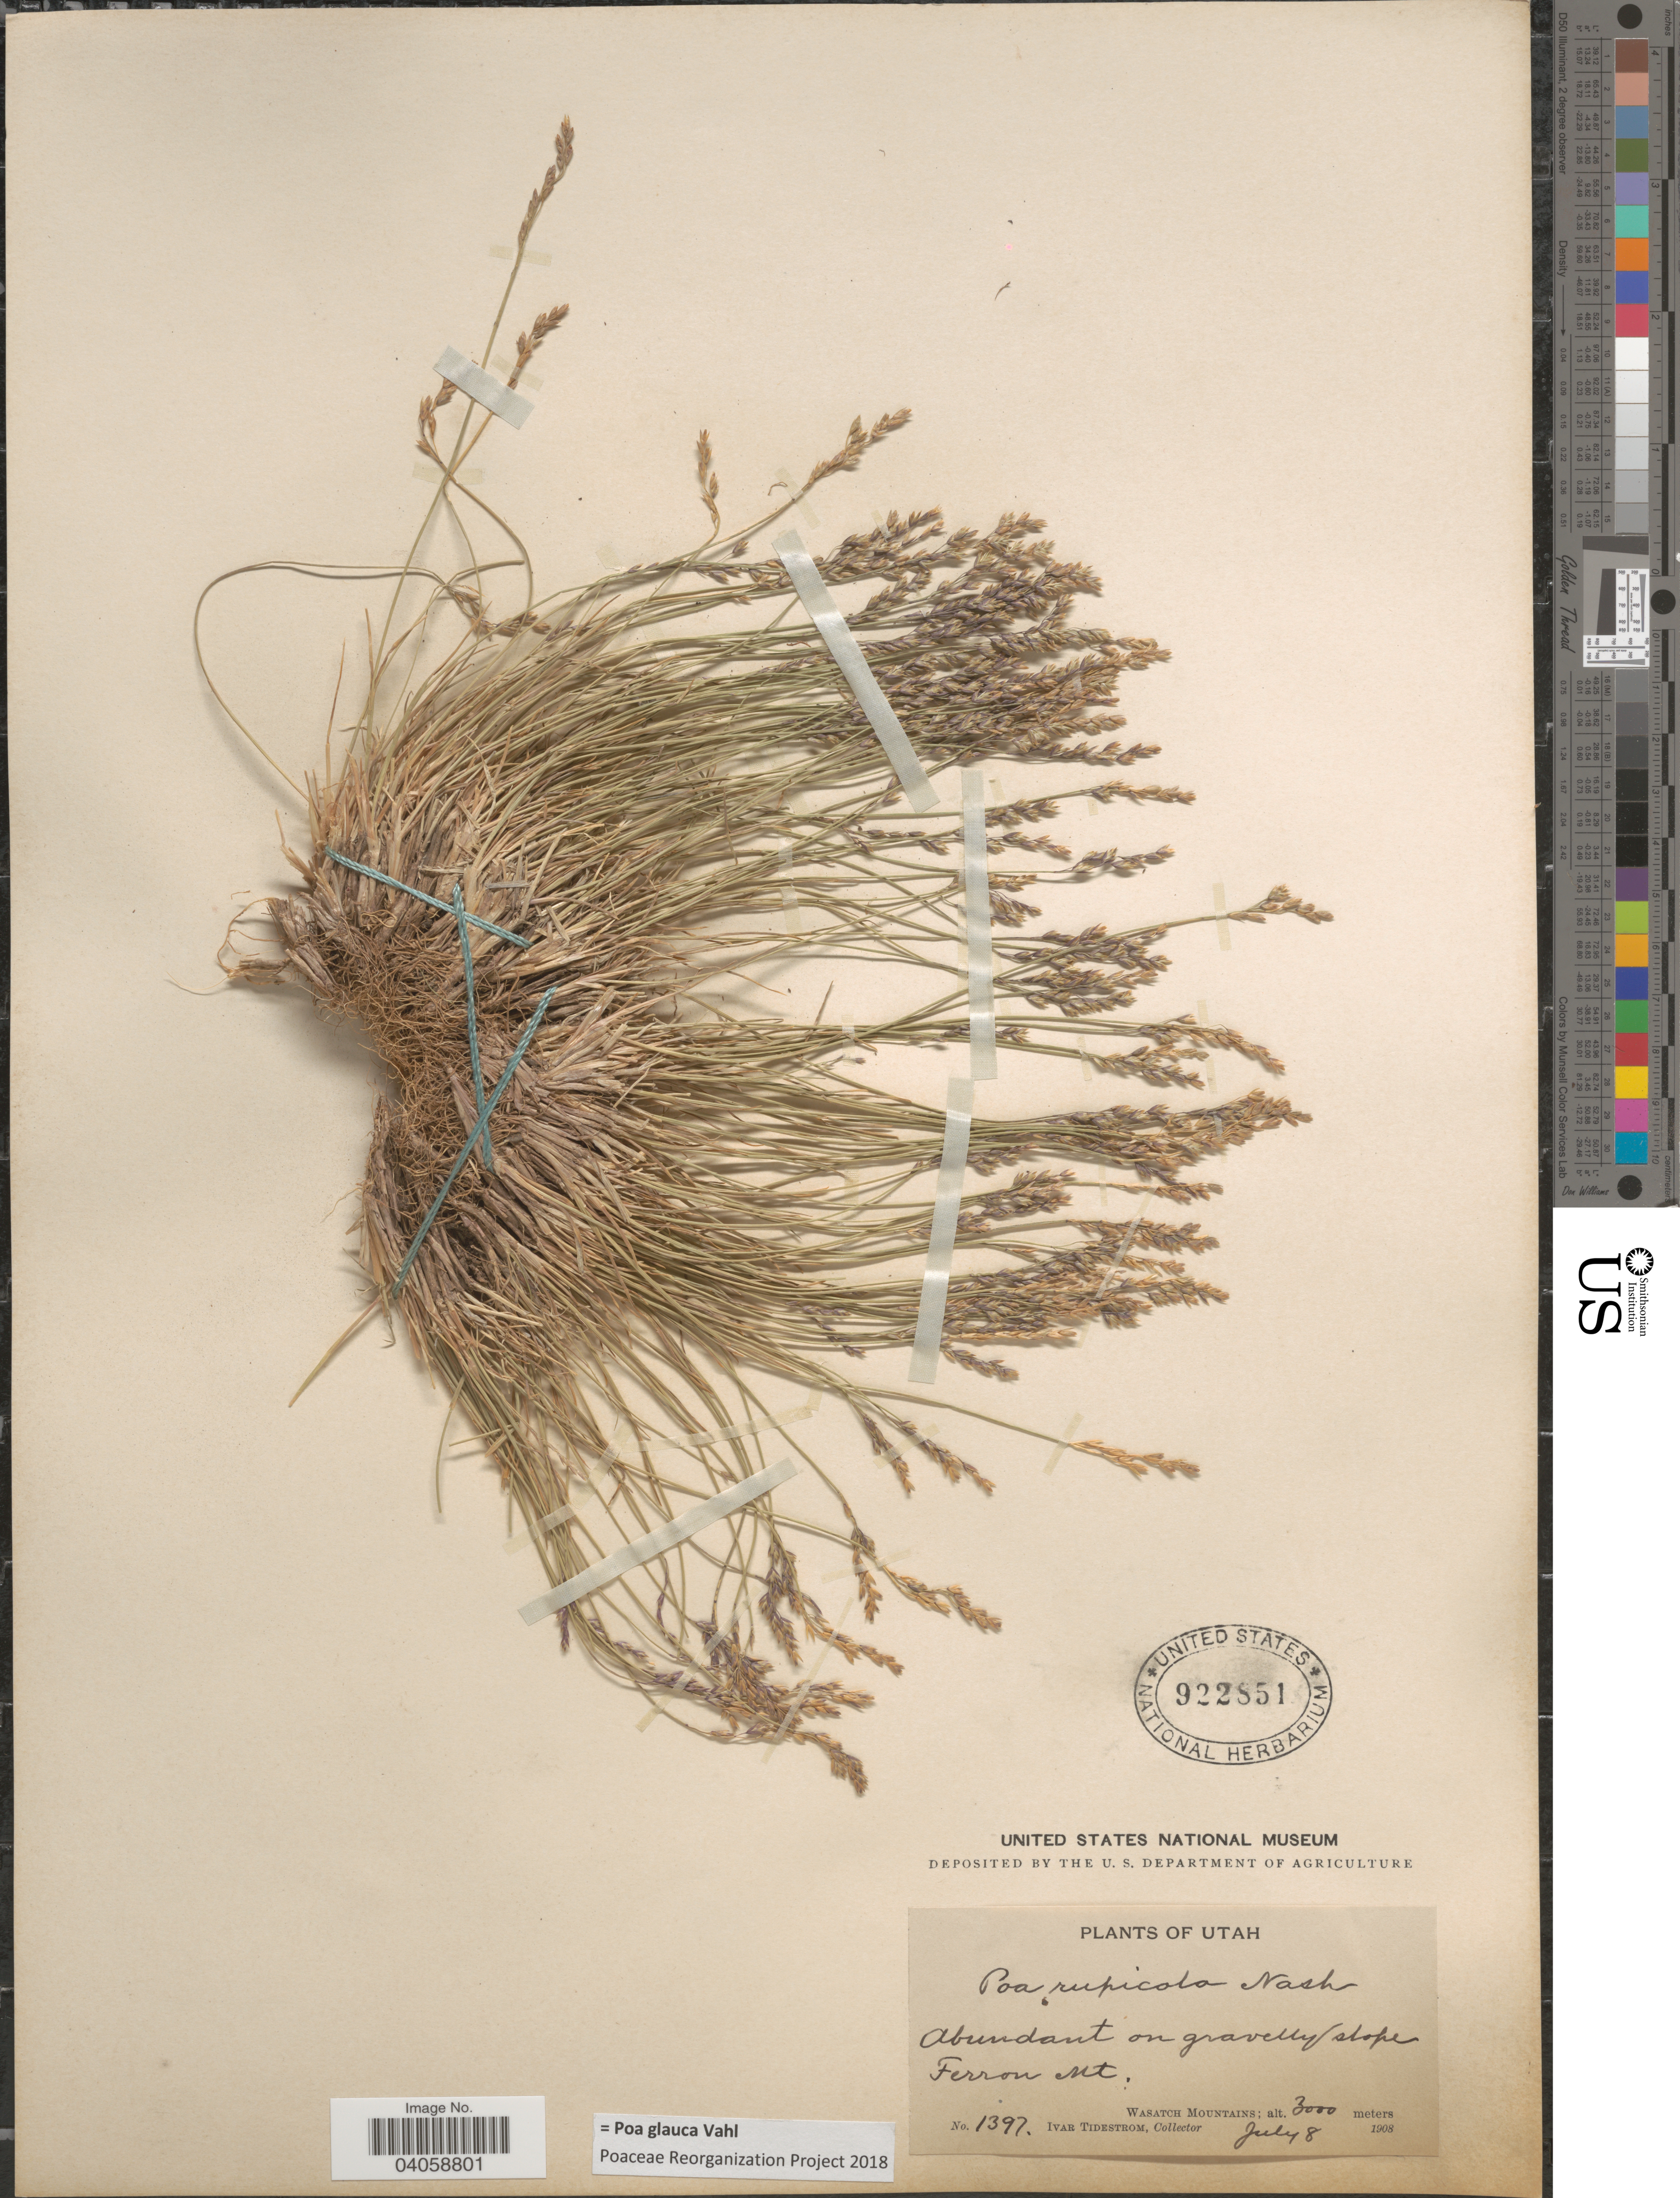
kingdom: Plantae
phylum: Tracheophyta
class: Liliopsida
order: Poales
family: Poaceae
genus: Poa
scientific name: Poa glauca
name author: Vahl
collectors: I. F. Tidestrom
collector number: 1397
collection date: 1908-07-08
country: United States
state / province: Utah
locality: Abundant on gravelly slope. Ferron Mt. Wasatch Mountains.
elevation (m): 3000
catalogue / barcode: US 922851